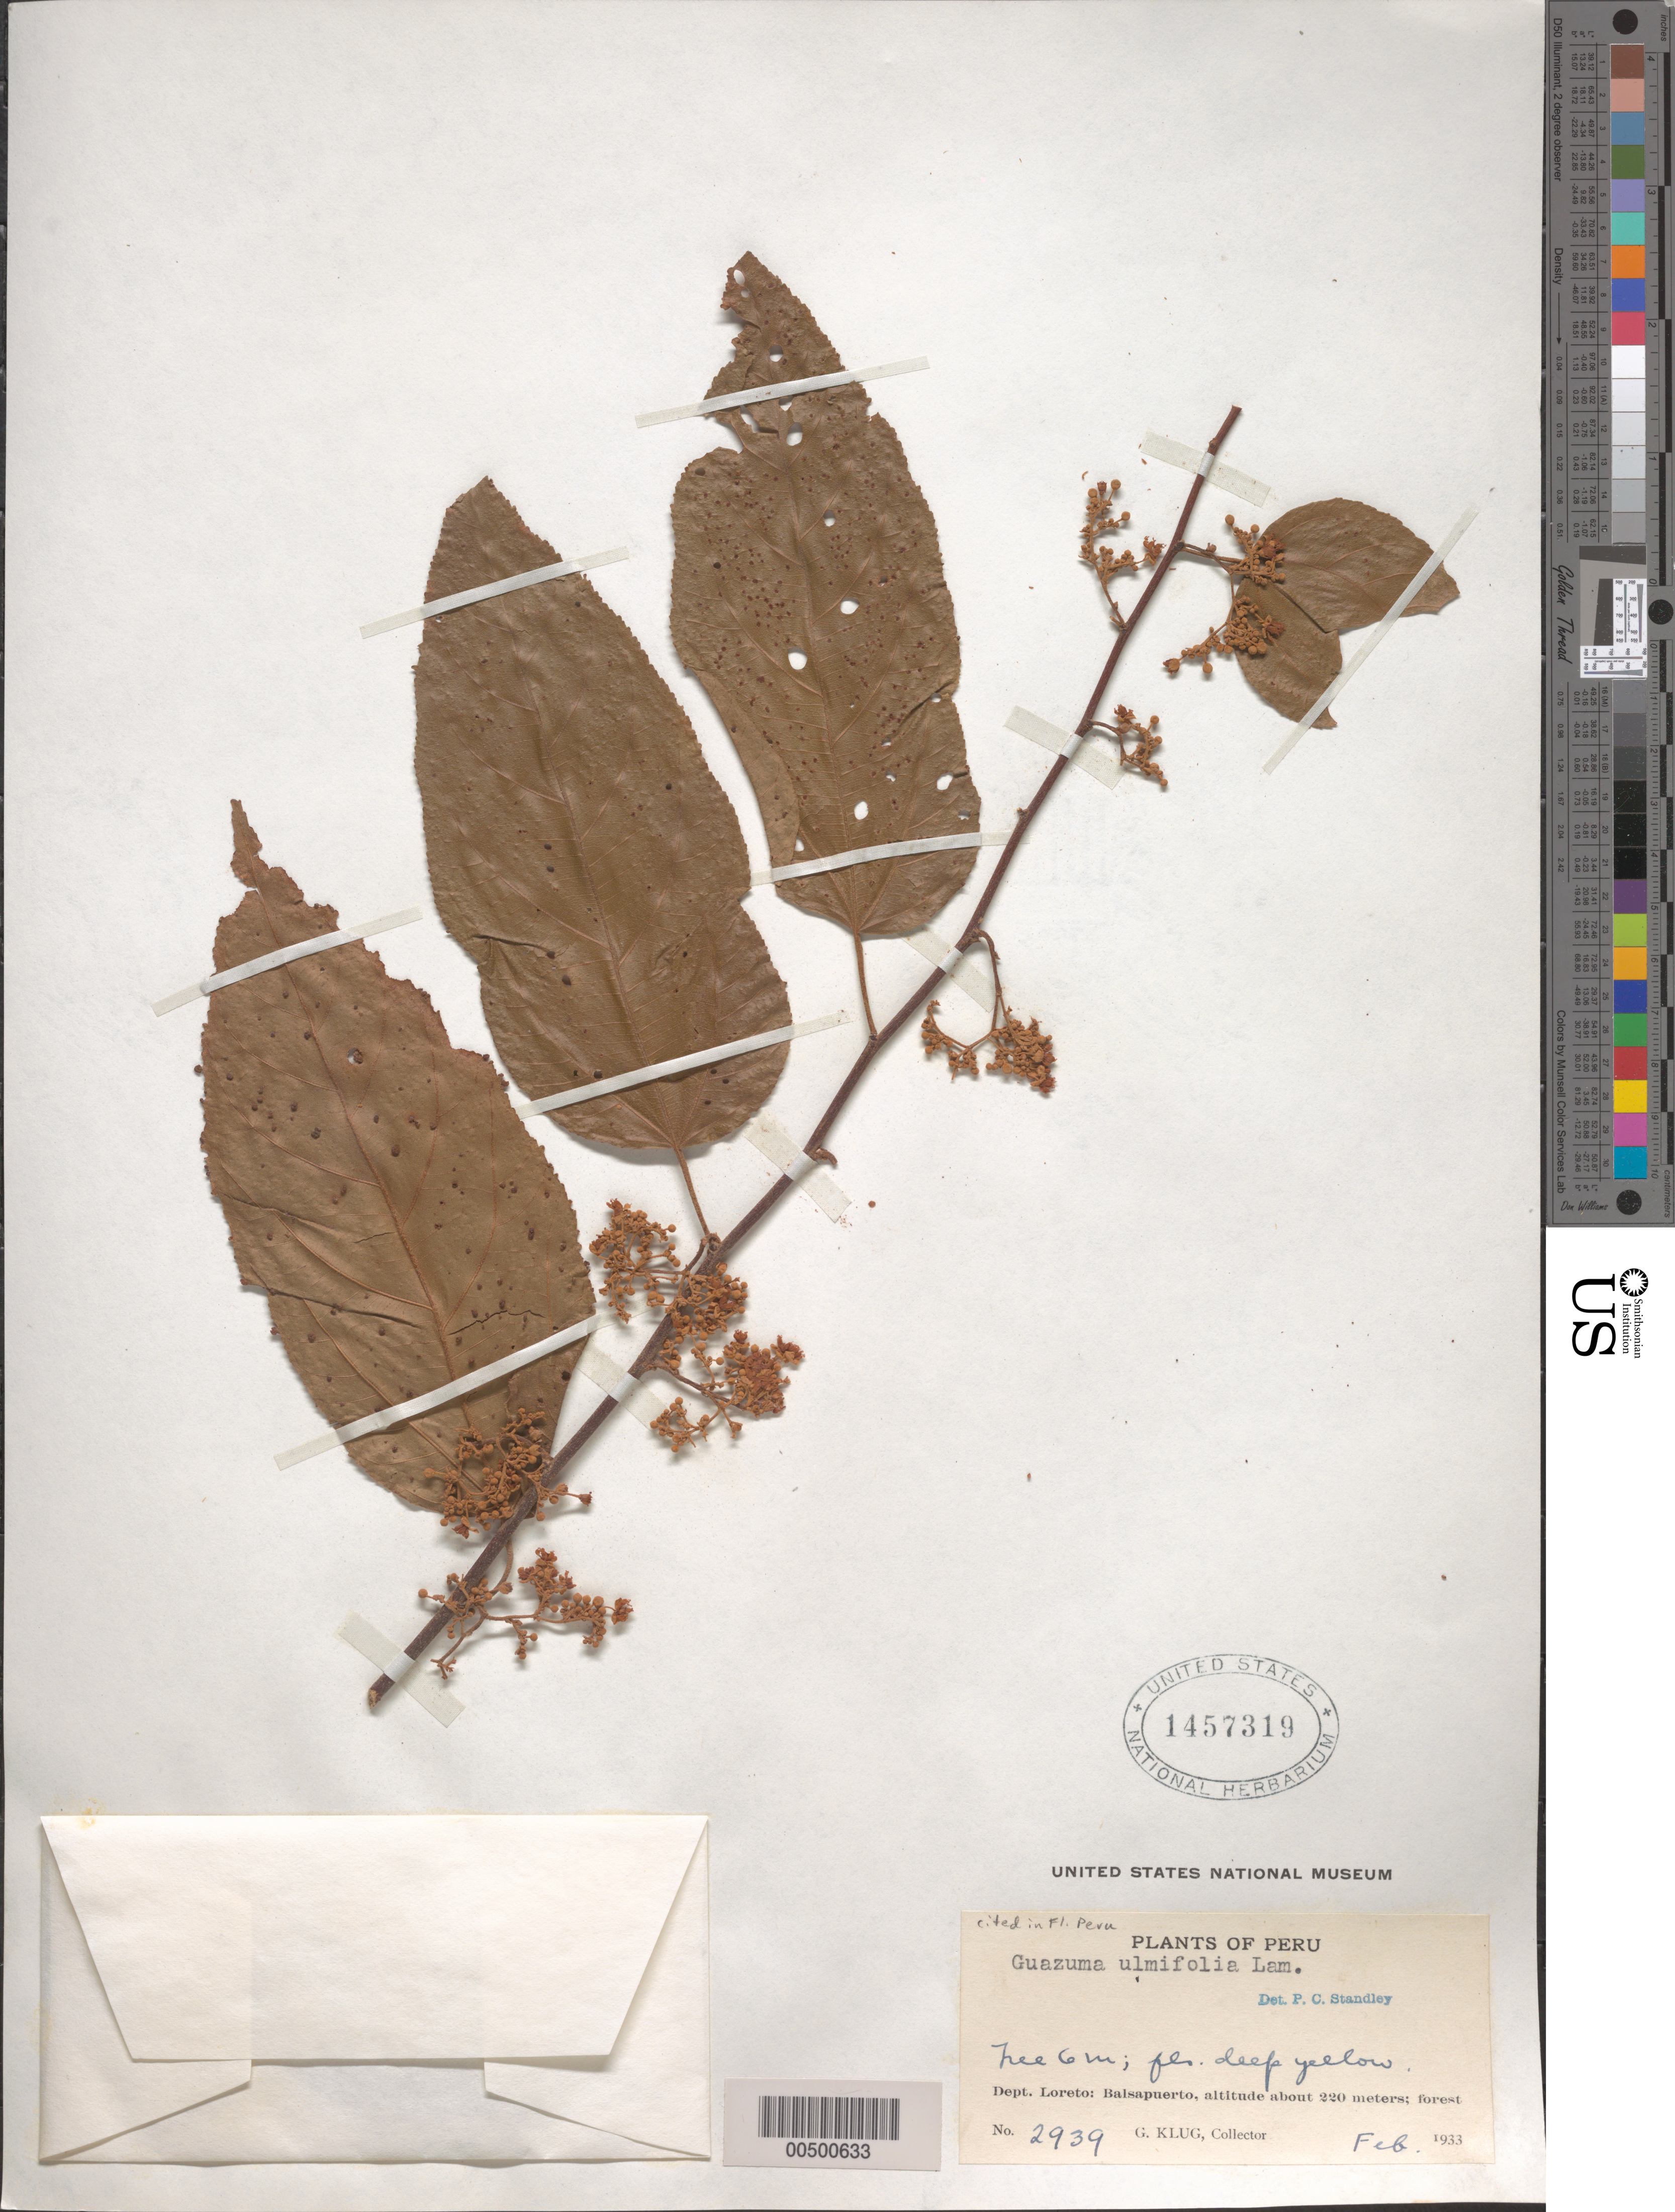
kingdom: Plantae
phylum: Tracheophyta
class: Magnoliopsida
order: Malvales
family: Malvaceae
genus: Guazuma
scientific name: Guazuma ulmifolia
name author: Lam.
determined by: Standley, Paul C.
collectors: G. Klug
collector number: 2939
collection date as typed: Feb 1933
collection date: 1933-02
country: Peru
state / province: Loreto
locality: Balsapuerto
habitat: forest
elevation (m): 220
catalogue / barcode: US 1457319